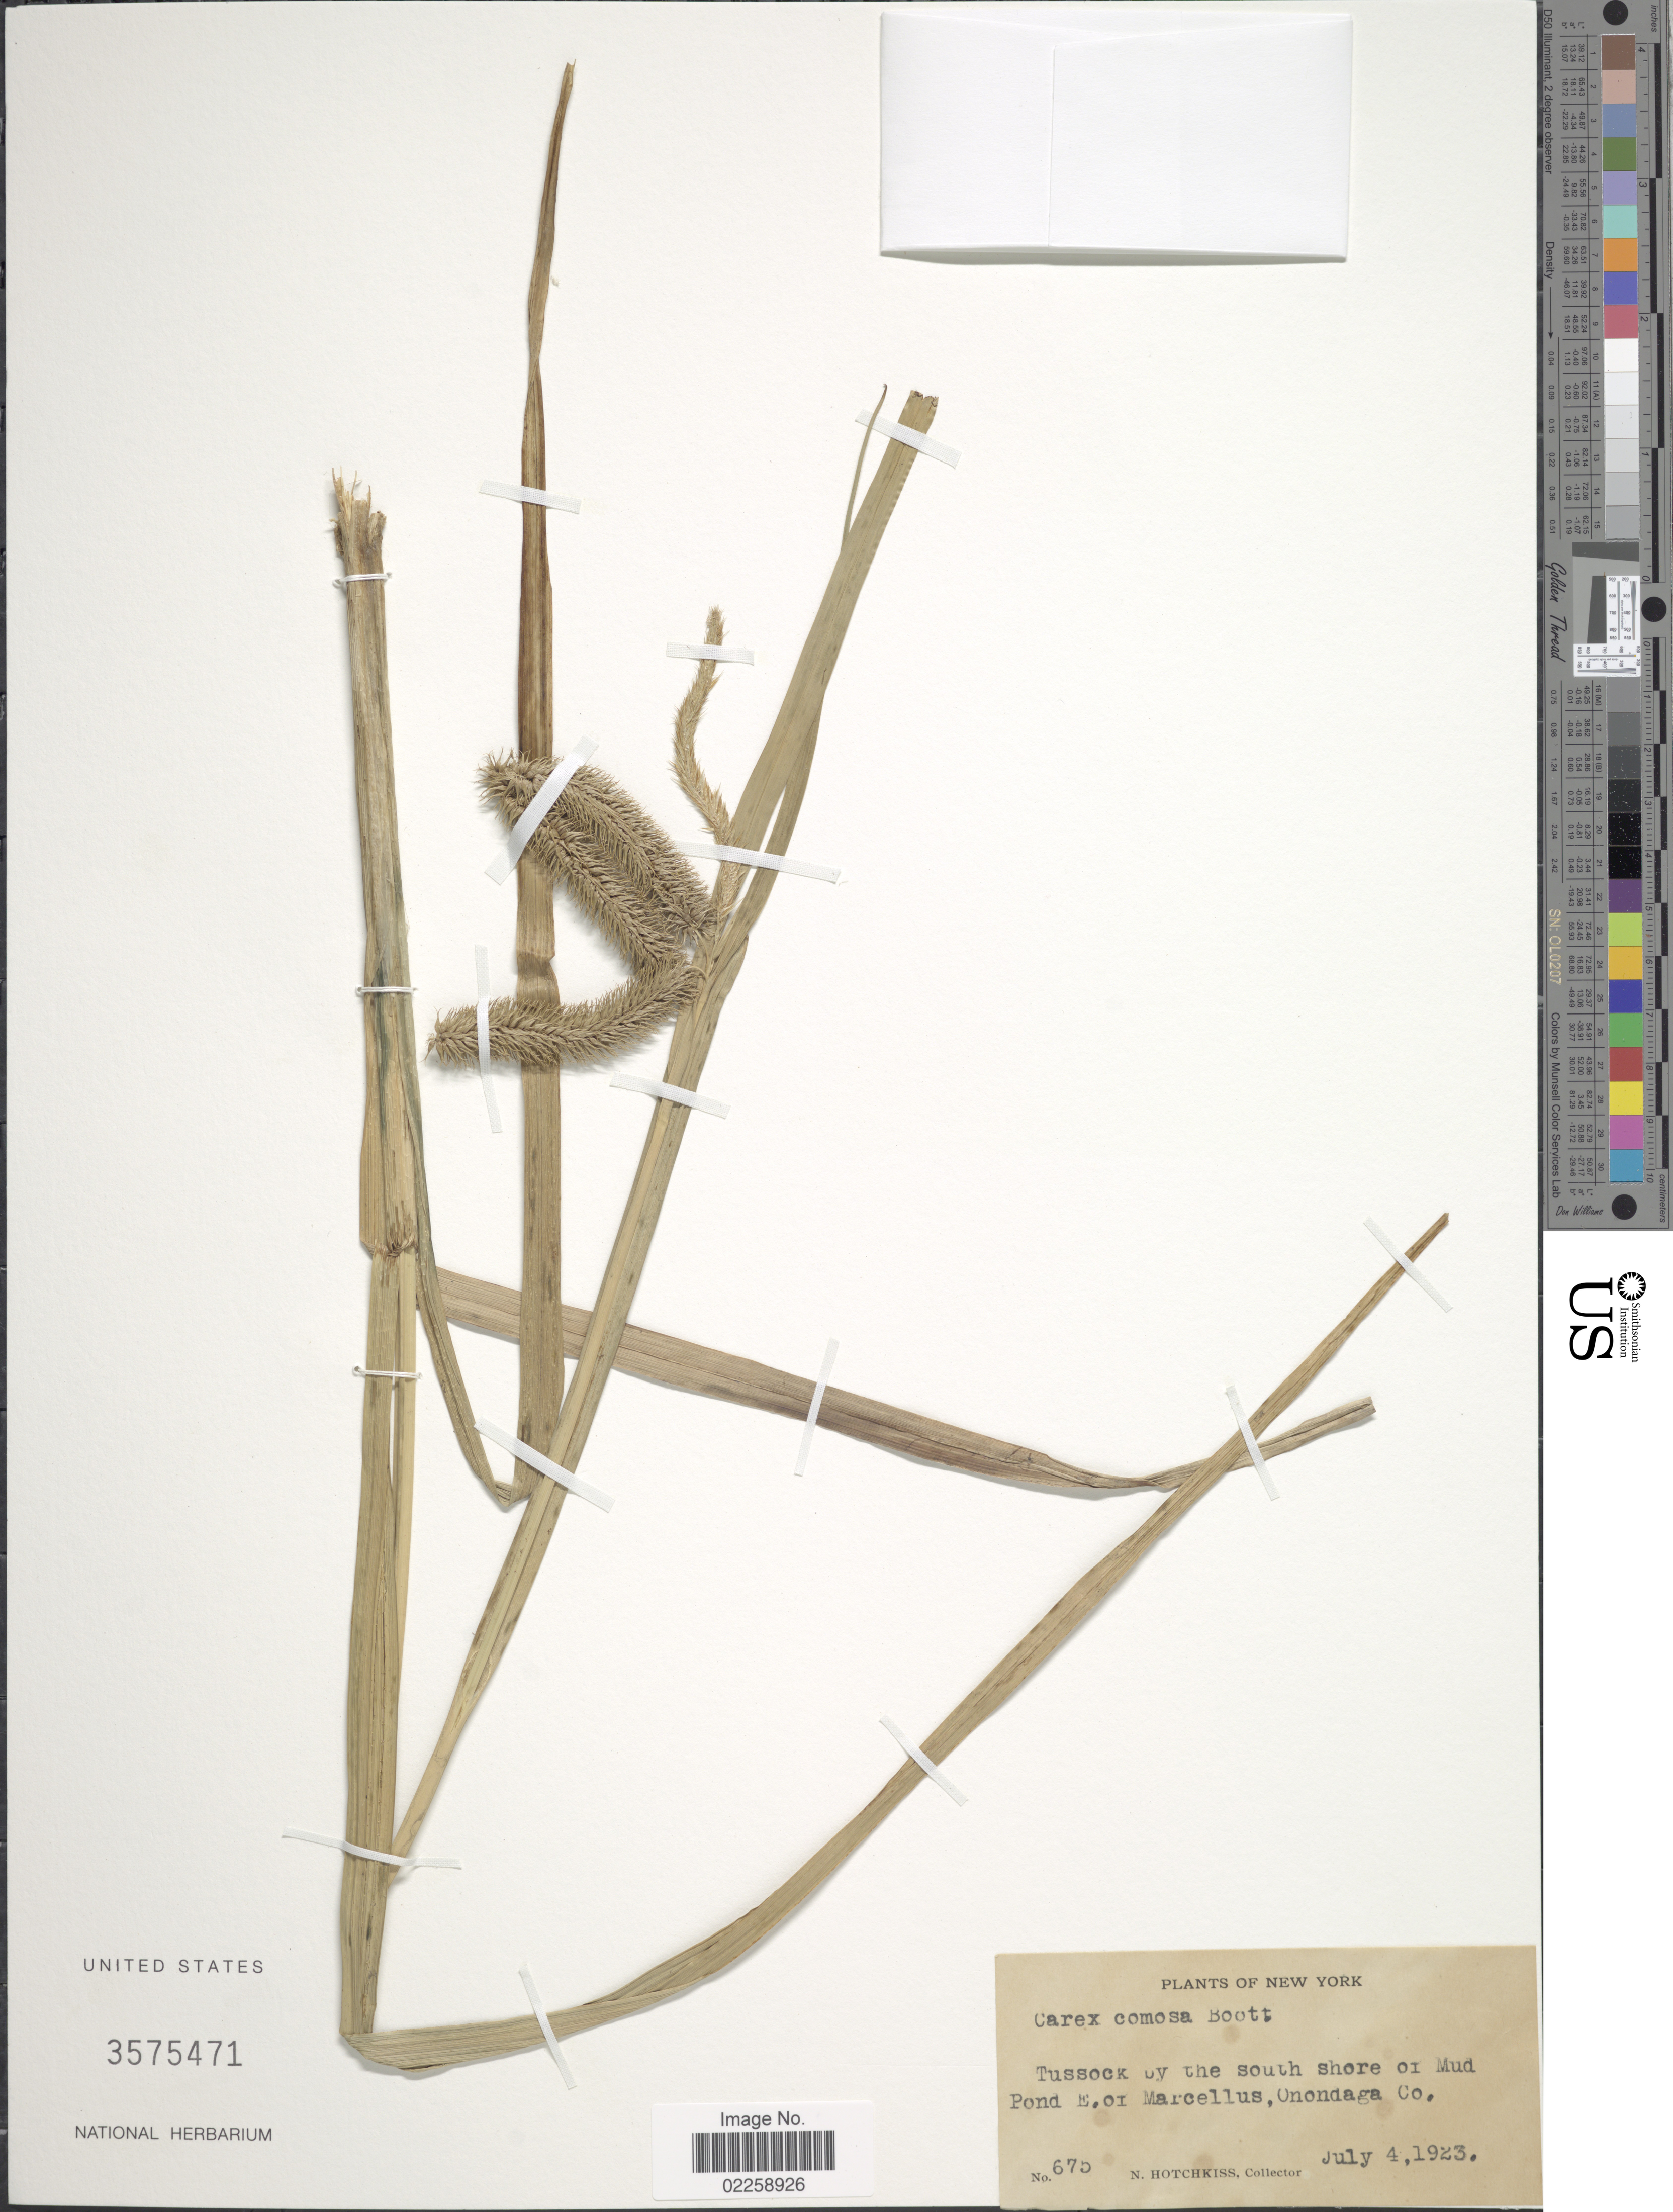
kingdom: Plantae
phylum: Tracheophyta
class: Liliopsida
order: Poales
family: Cyperaceae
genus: Carex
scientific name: Carex comosa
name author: Boott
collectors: N. Hotchkiss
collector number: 675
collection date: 1923-07-04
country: United States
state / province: New York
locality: Tussock by the south shore of Mud Pond E. of Marcellus, Onondaga Co.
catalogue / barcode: US 3575471